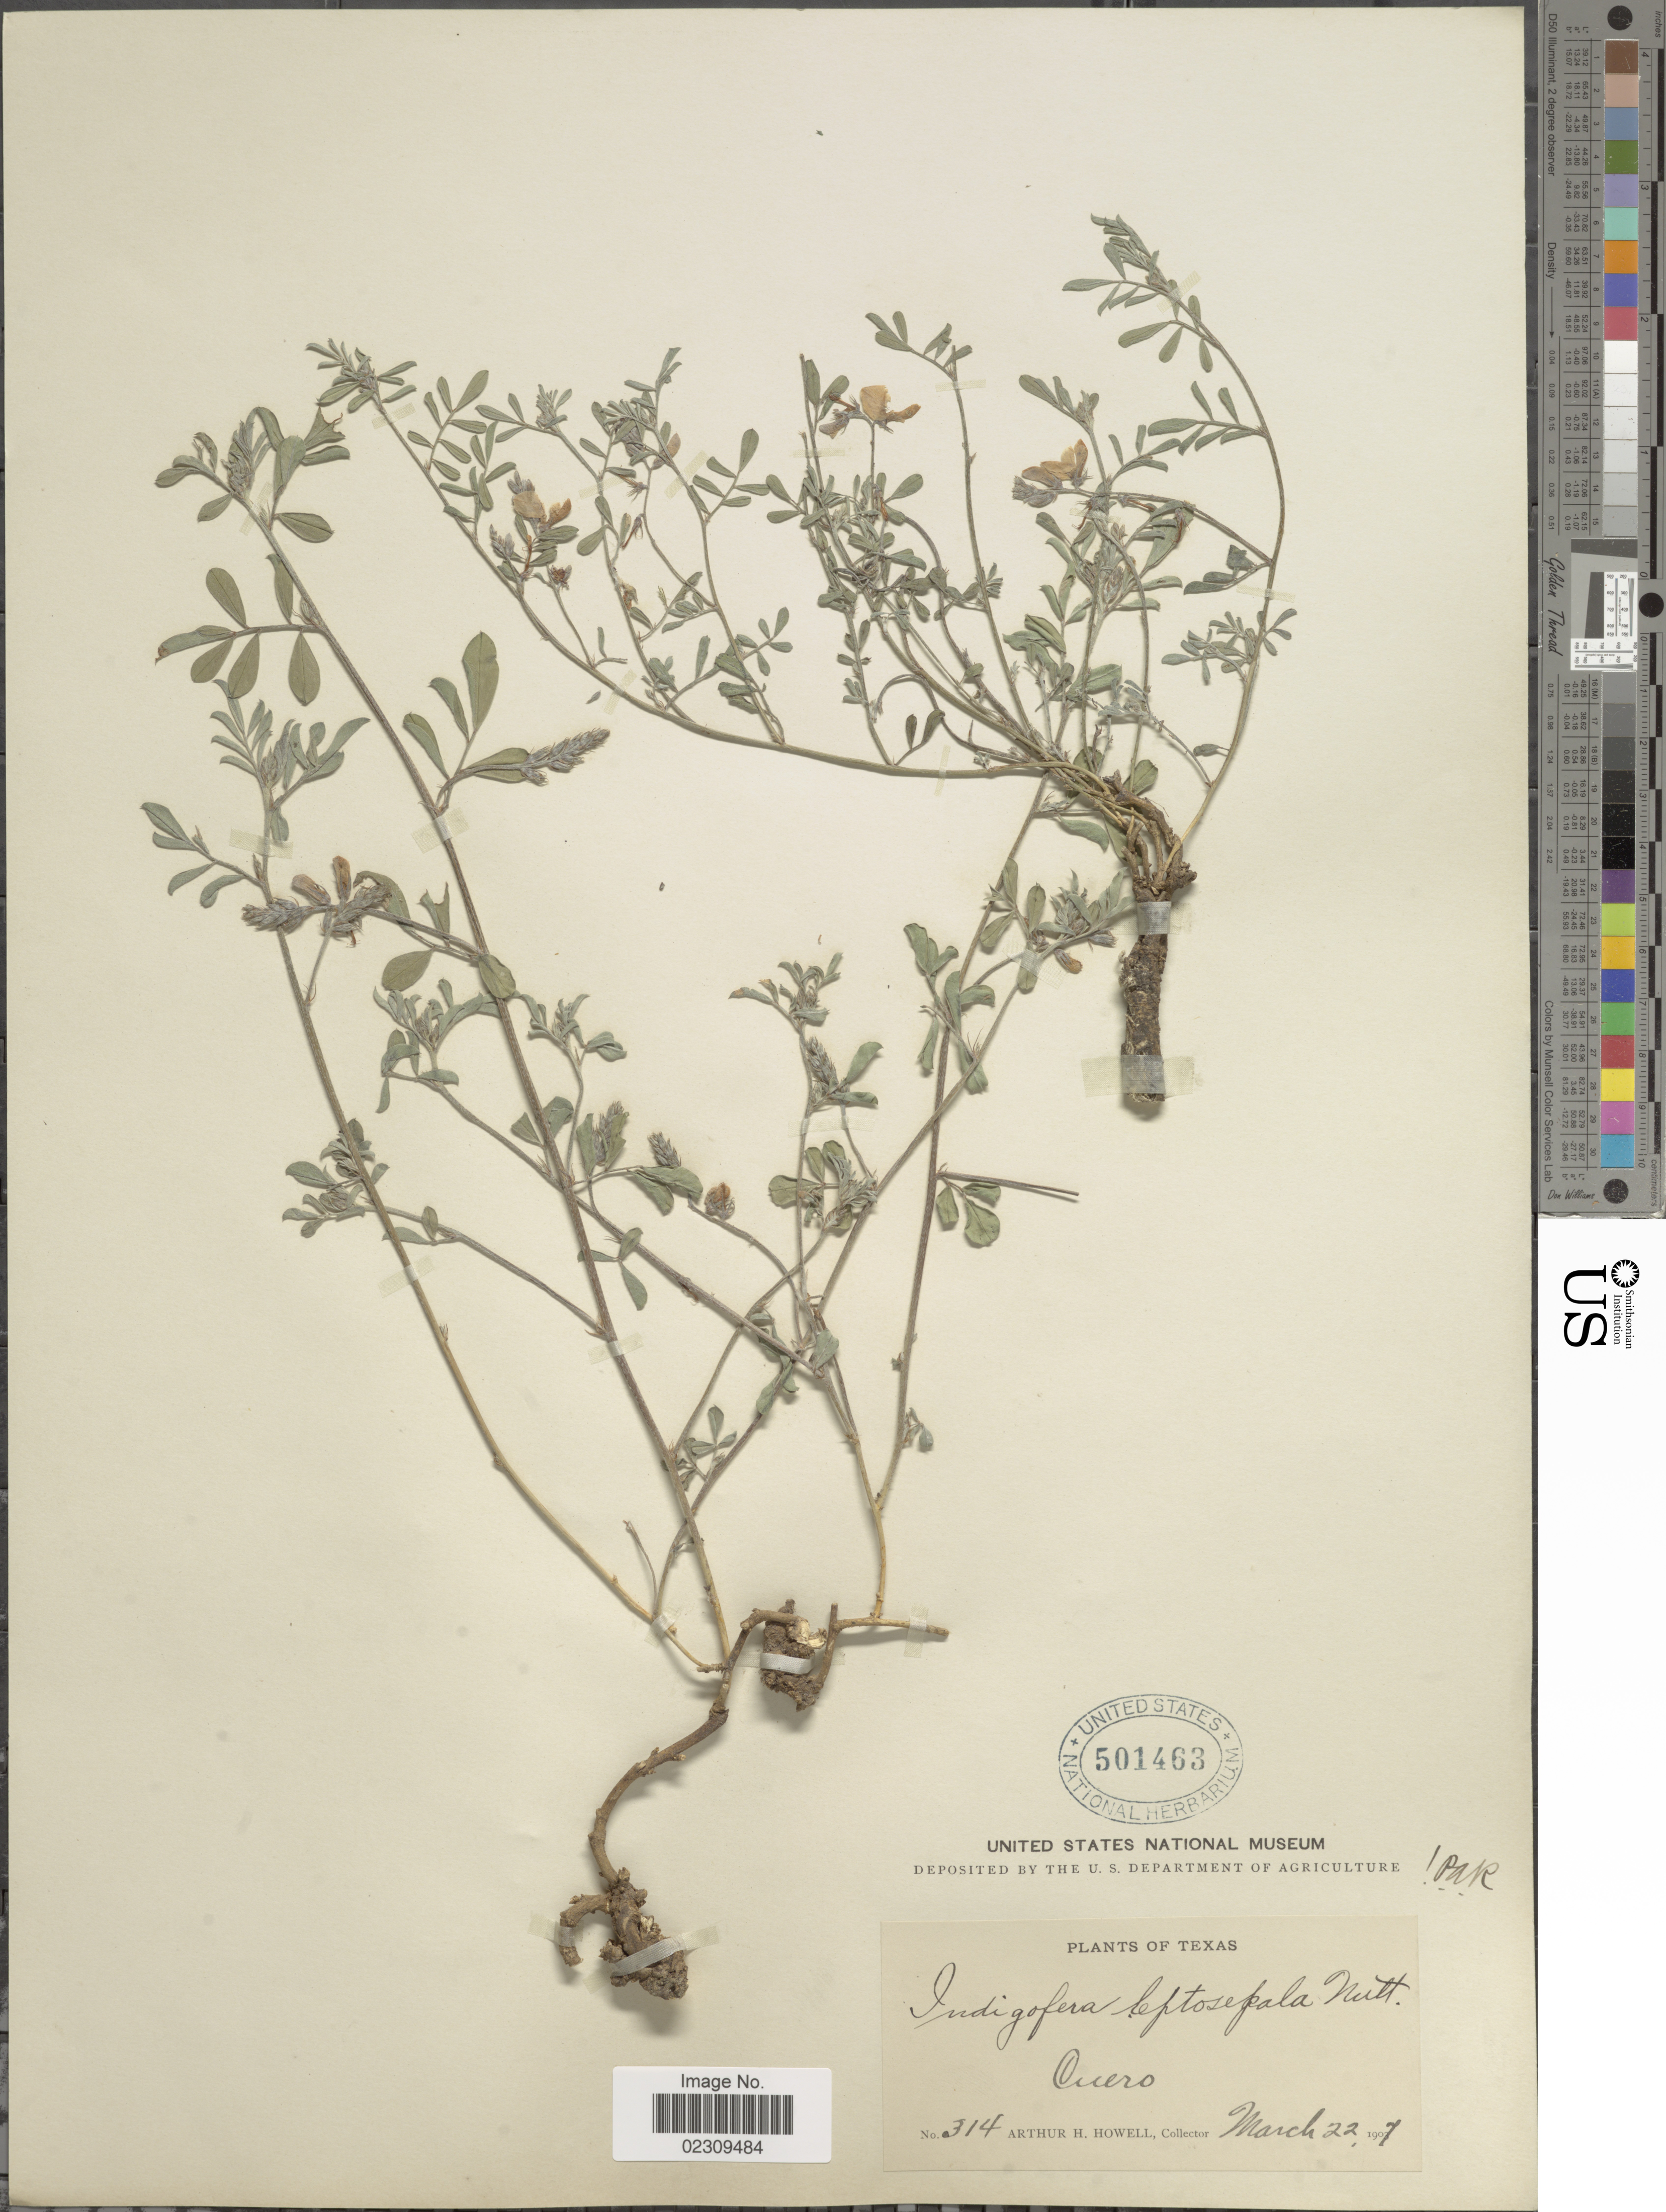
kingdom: Plantae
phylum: Tracheophyta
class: Magnoliopsida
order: Fabales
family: Fabaceae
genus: Indigofera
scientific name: Indigofera leptosepala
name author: Nutt.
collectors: A. H. Howell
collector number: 314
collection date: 1907-03-22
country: United States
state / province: Texas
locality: Ouero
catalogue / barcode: US 501463